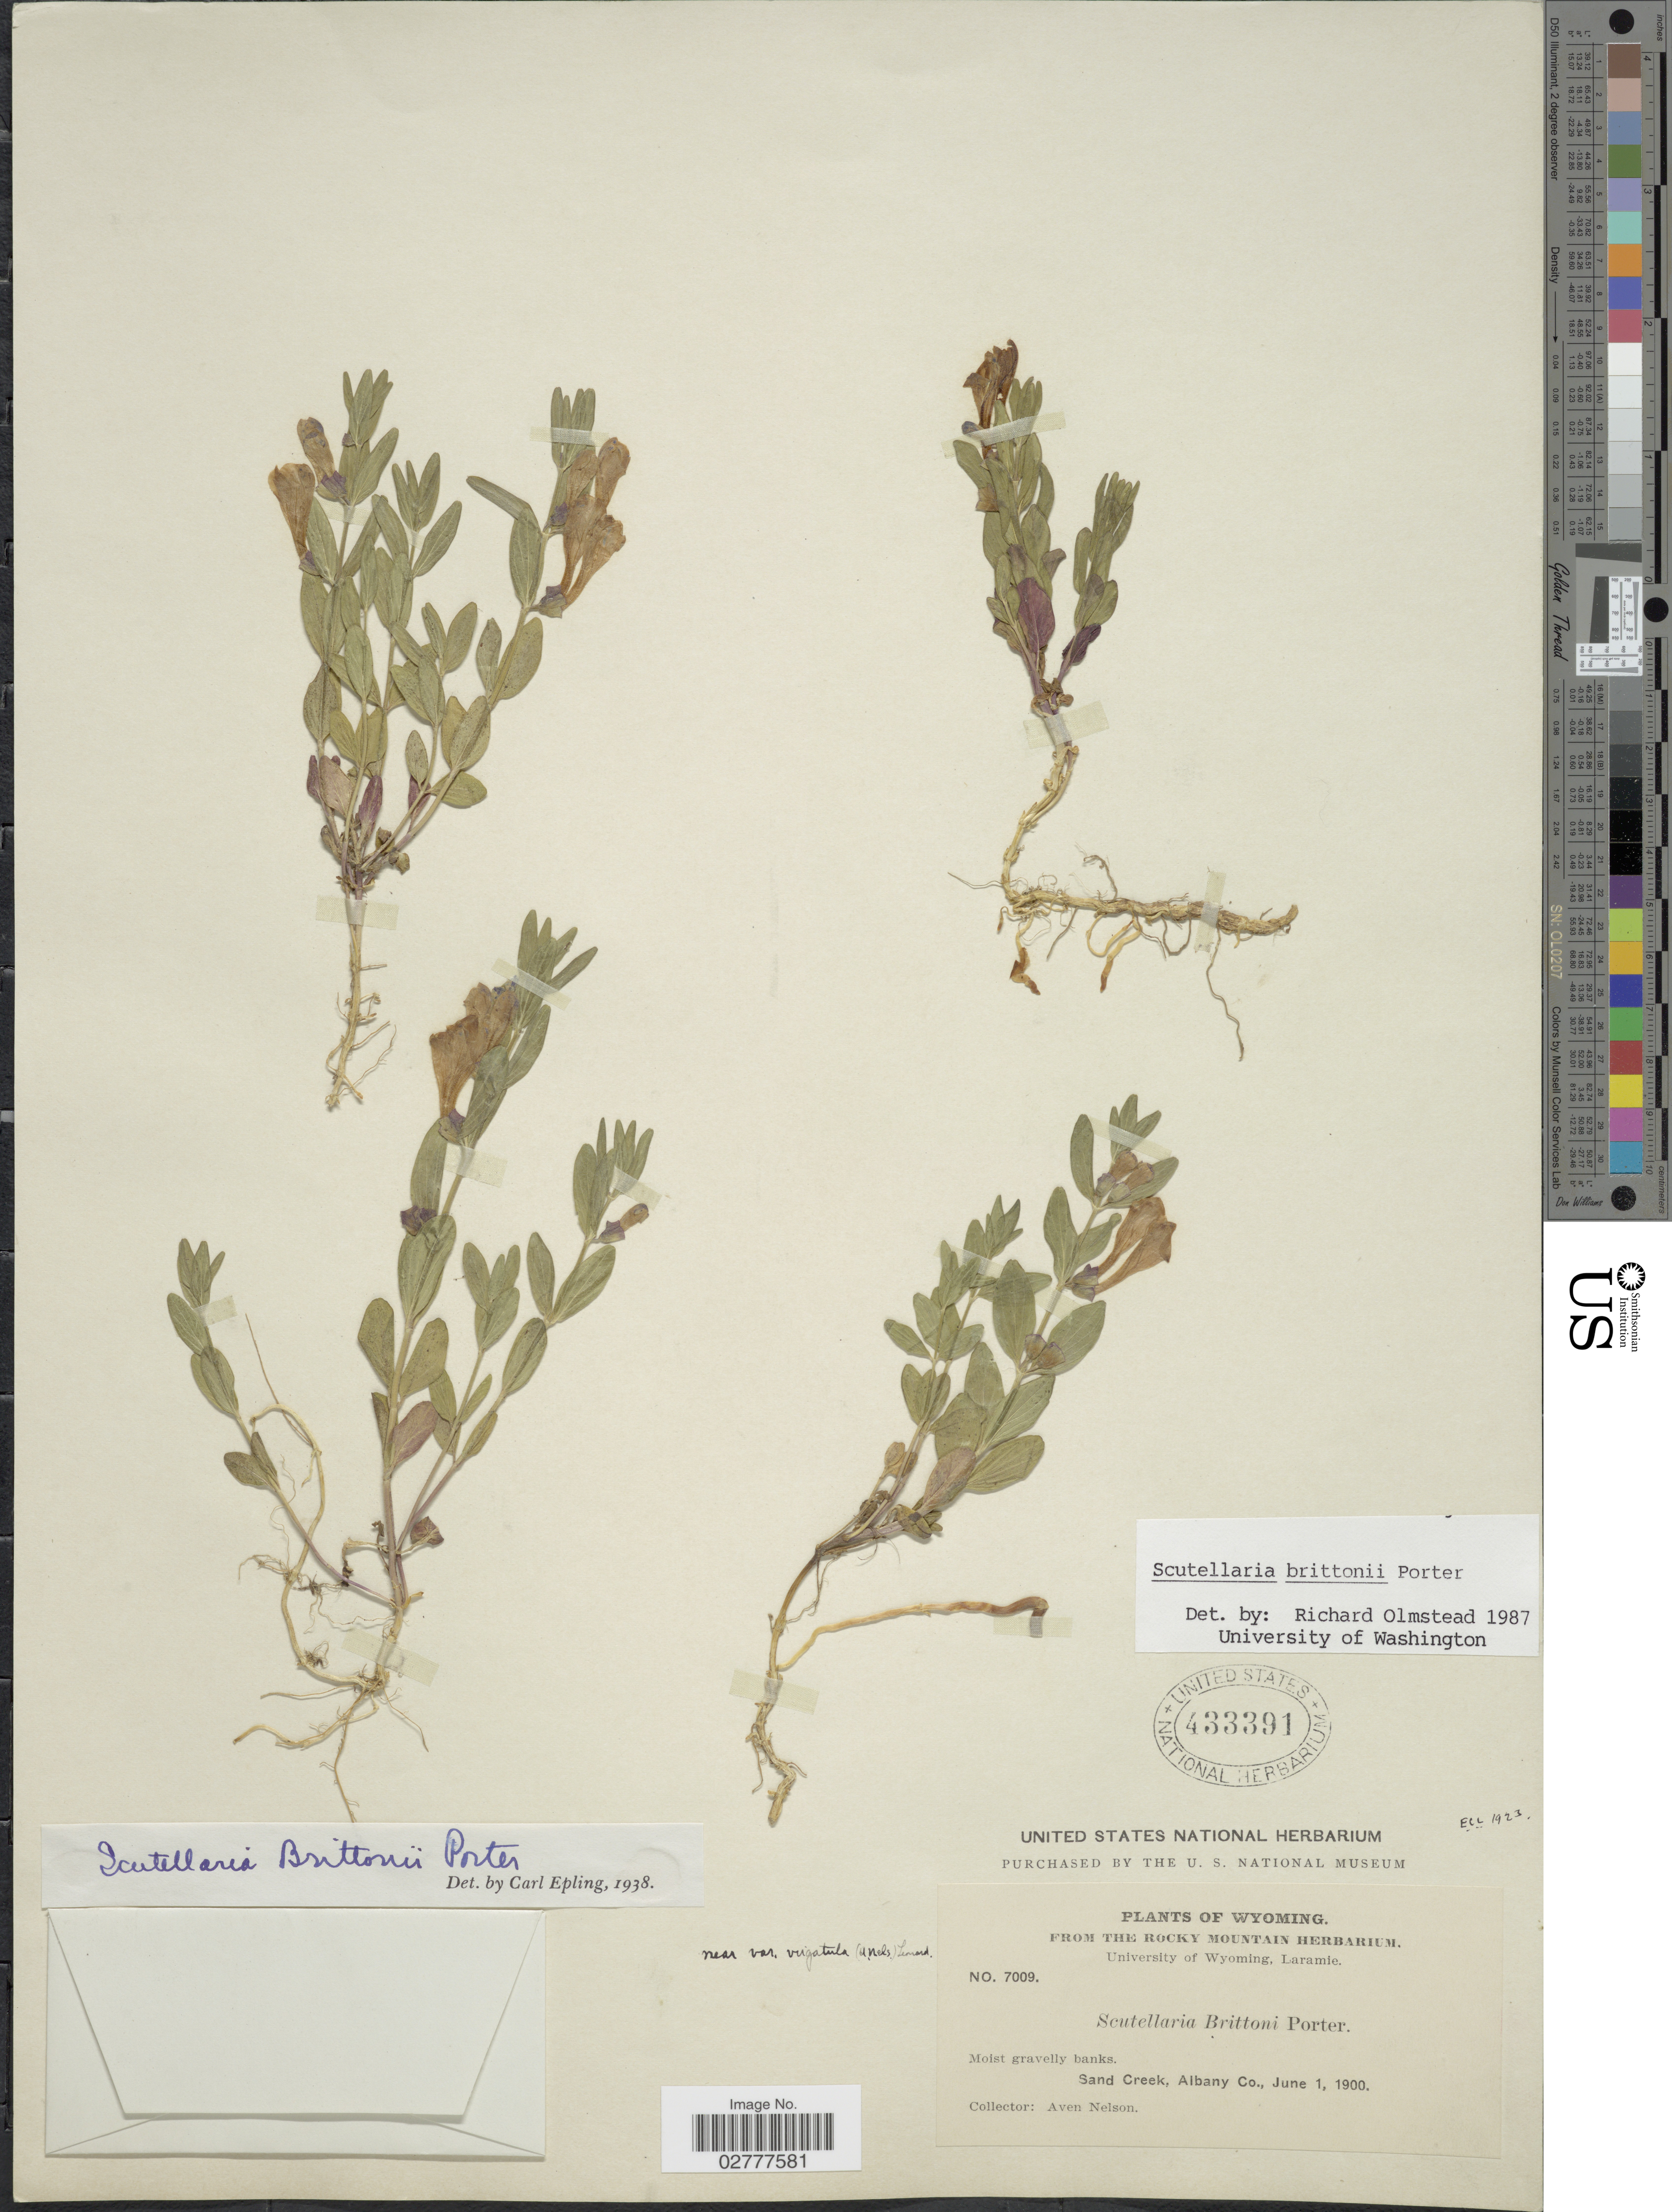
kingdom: Plantae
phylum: Tracheophyta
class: Magnoliopsida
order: Lamiales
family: Lamiaceae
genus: Scutellaria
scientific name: Scutellaria brittonii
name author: Porter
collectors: A. Nelson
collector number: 7009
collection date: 1900-06-01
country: United States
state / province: Wyoming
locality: Sand Creek, Albany Co.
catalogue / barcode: US 433391